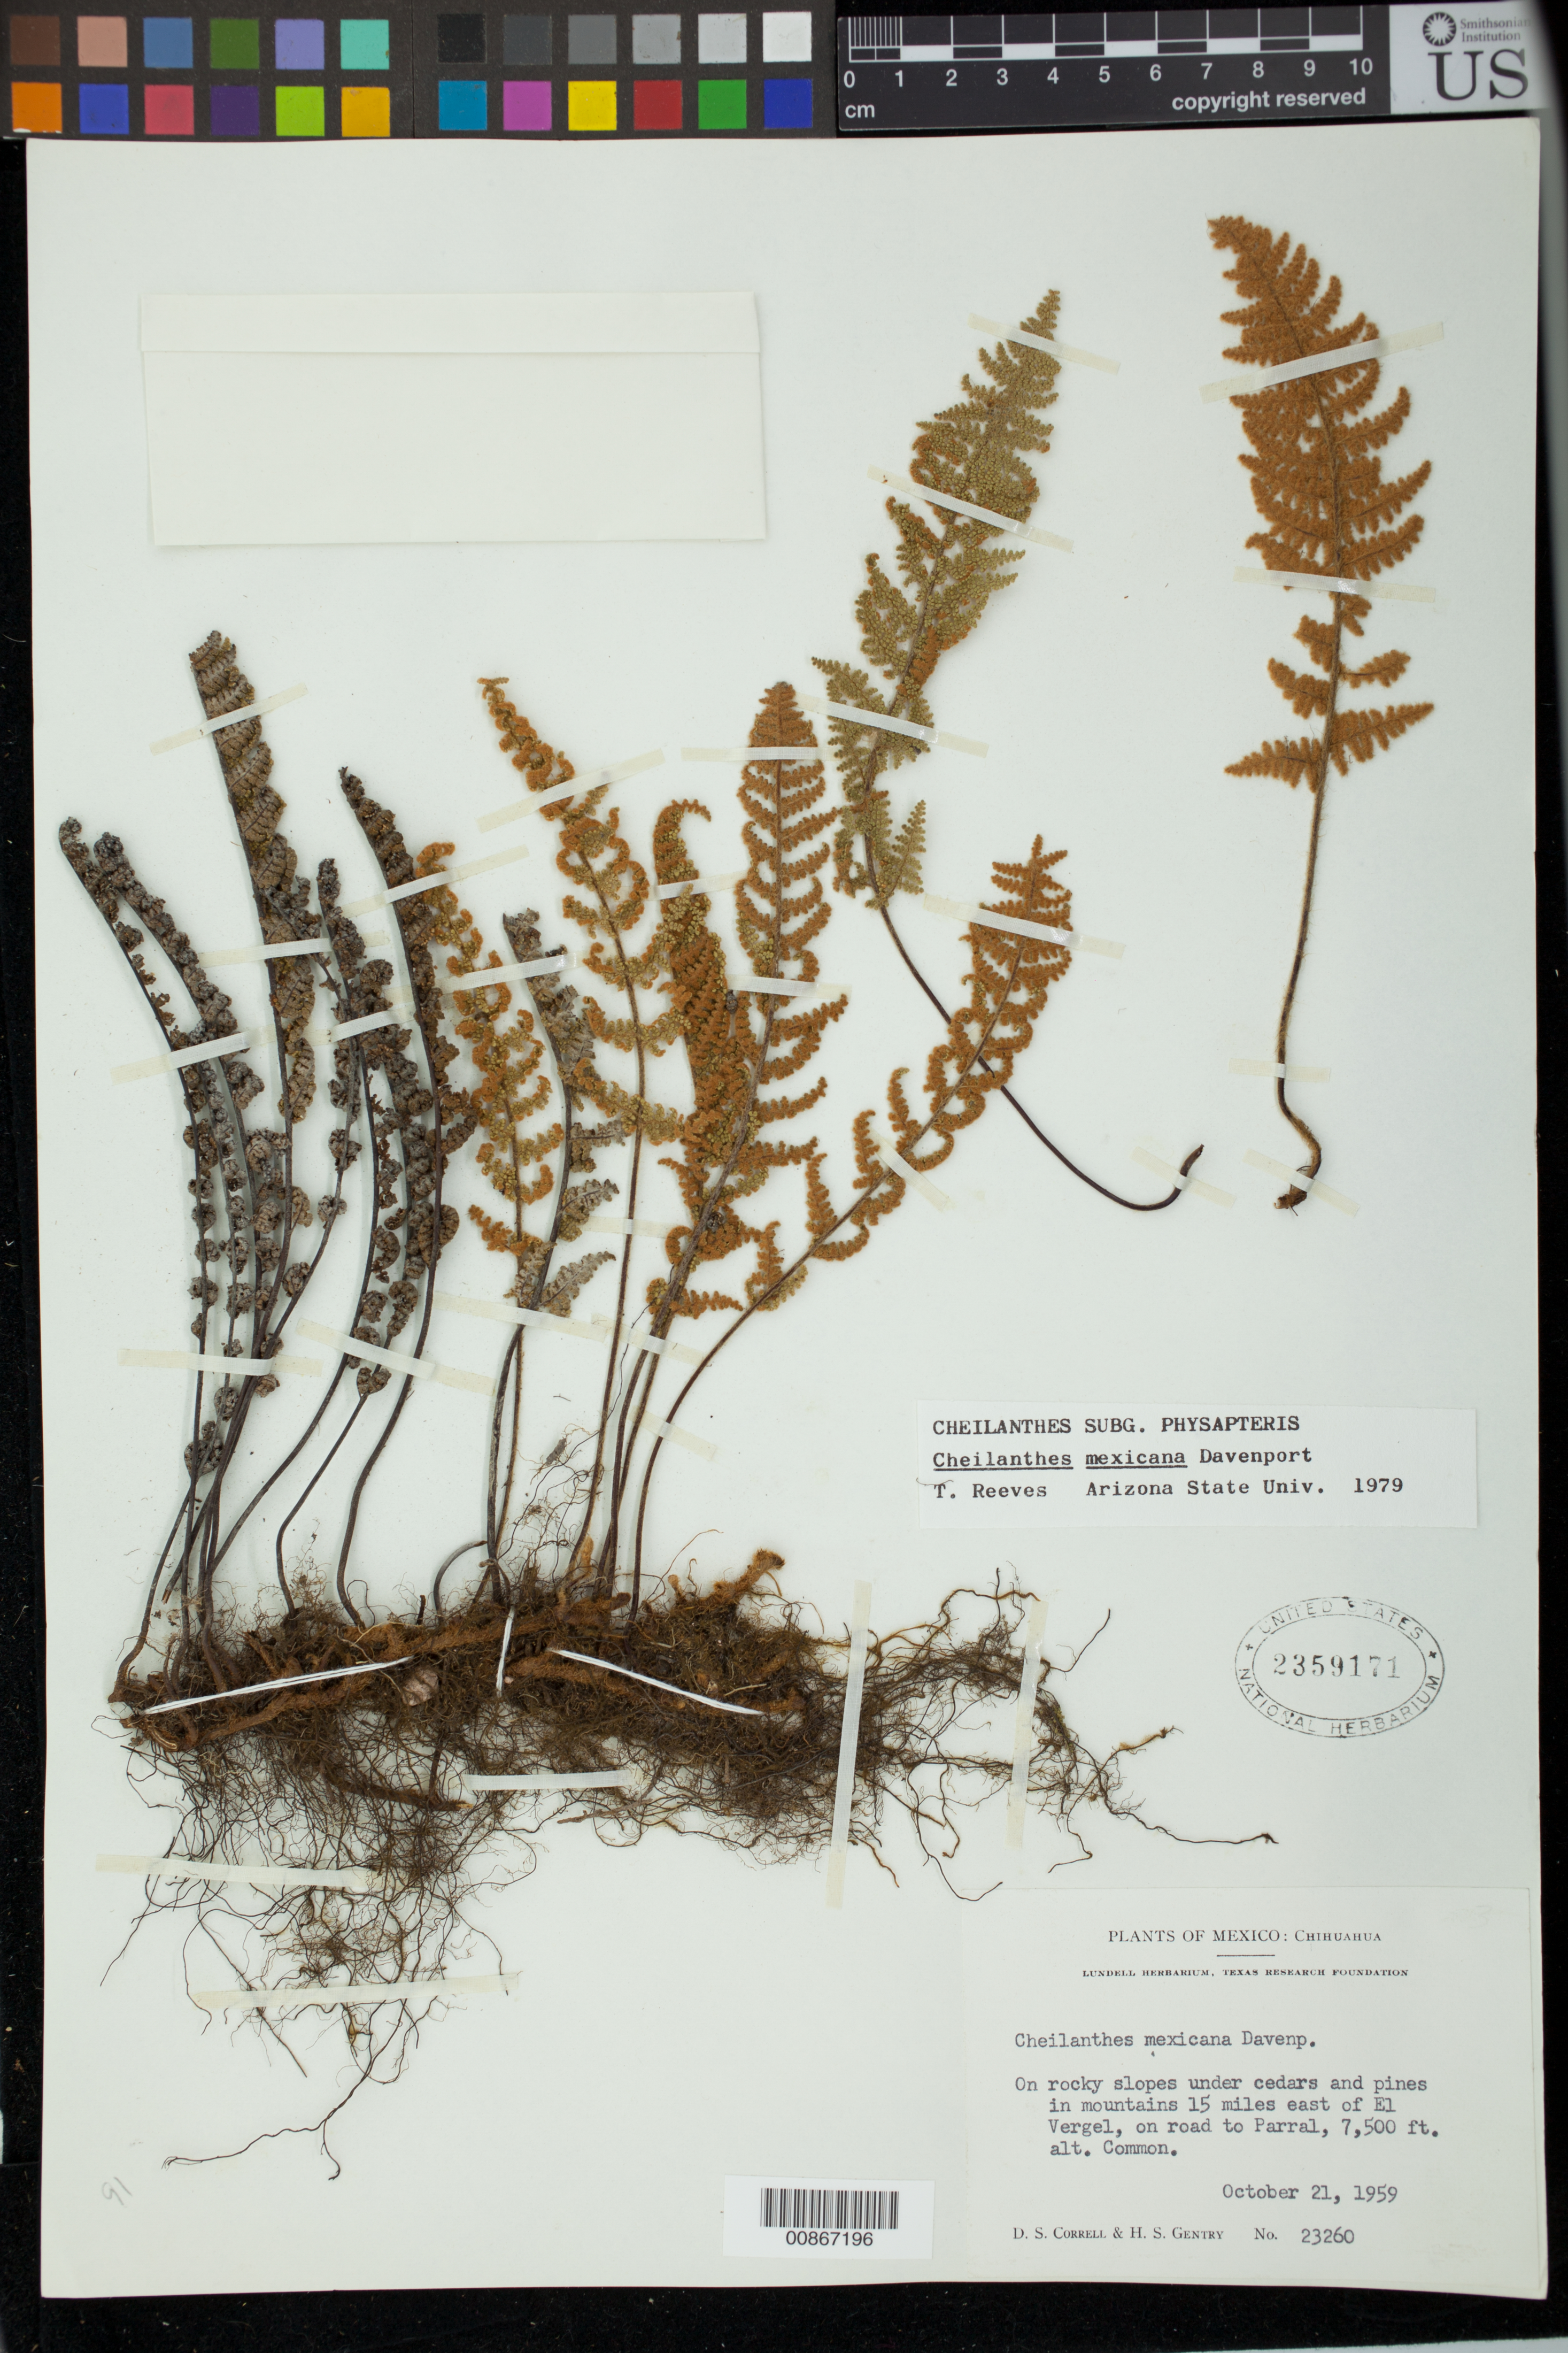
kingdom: Plantae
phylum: Tracheophyta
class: Polypodiopsida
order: Polypodiales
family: Pteridaceae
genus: Myriopteris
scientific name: Myriopteris mexicana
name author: (Davenp.) Grusz & Windham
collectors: D. S. Correll & H. S. Gentry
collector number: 23260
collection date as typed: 21 Oct 1959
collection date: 1959-10-21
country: Mexico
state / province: Chihuahua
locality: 15 miles east of El Vergel, on road to Parral, Chihuahua.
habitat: On rocky slopes under cedars and pines in mountains.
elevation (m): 2286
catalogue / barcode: US 2359171